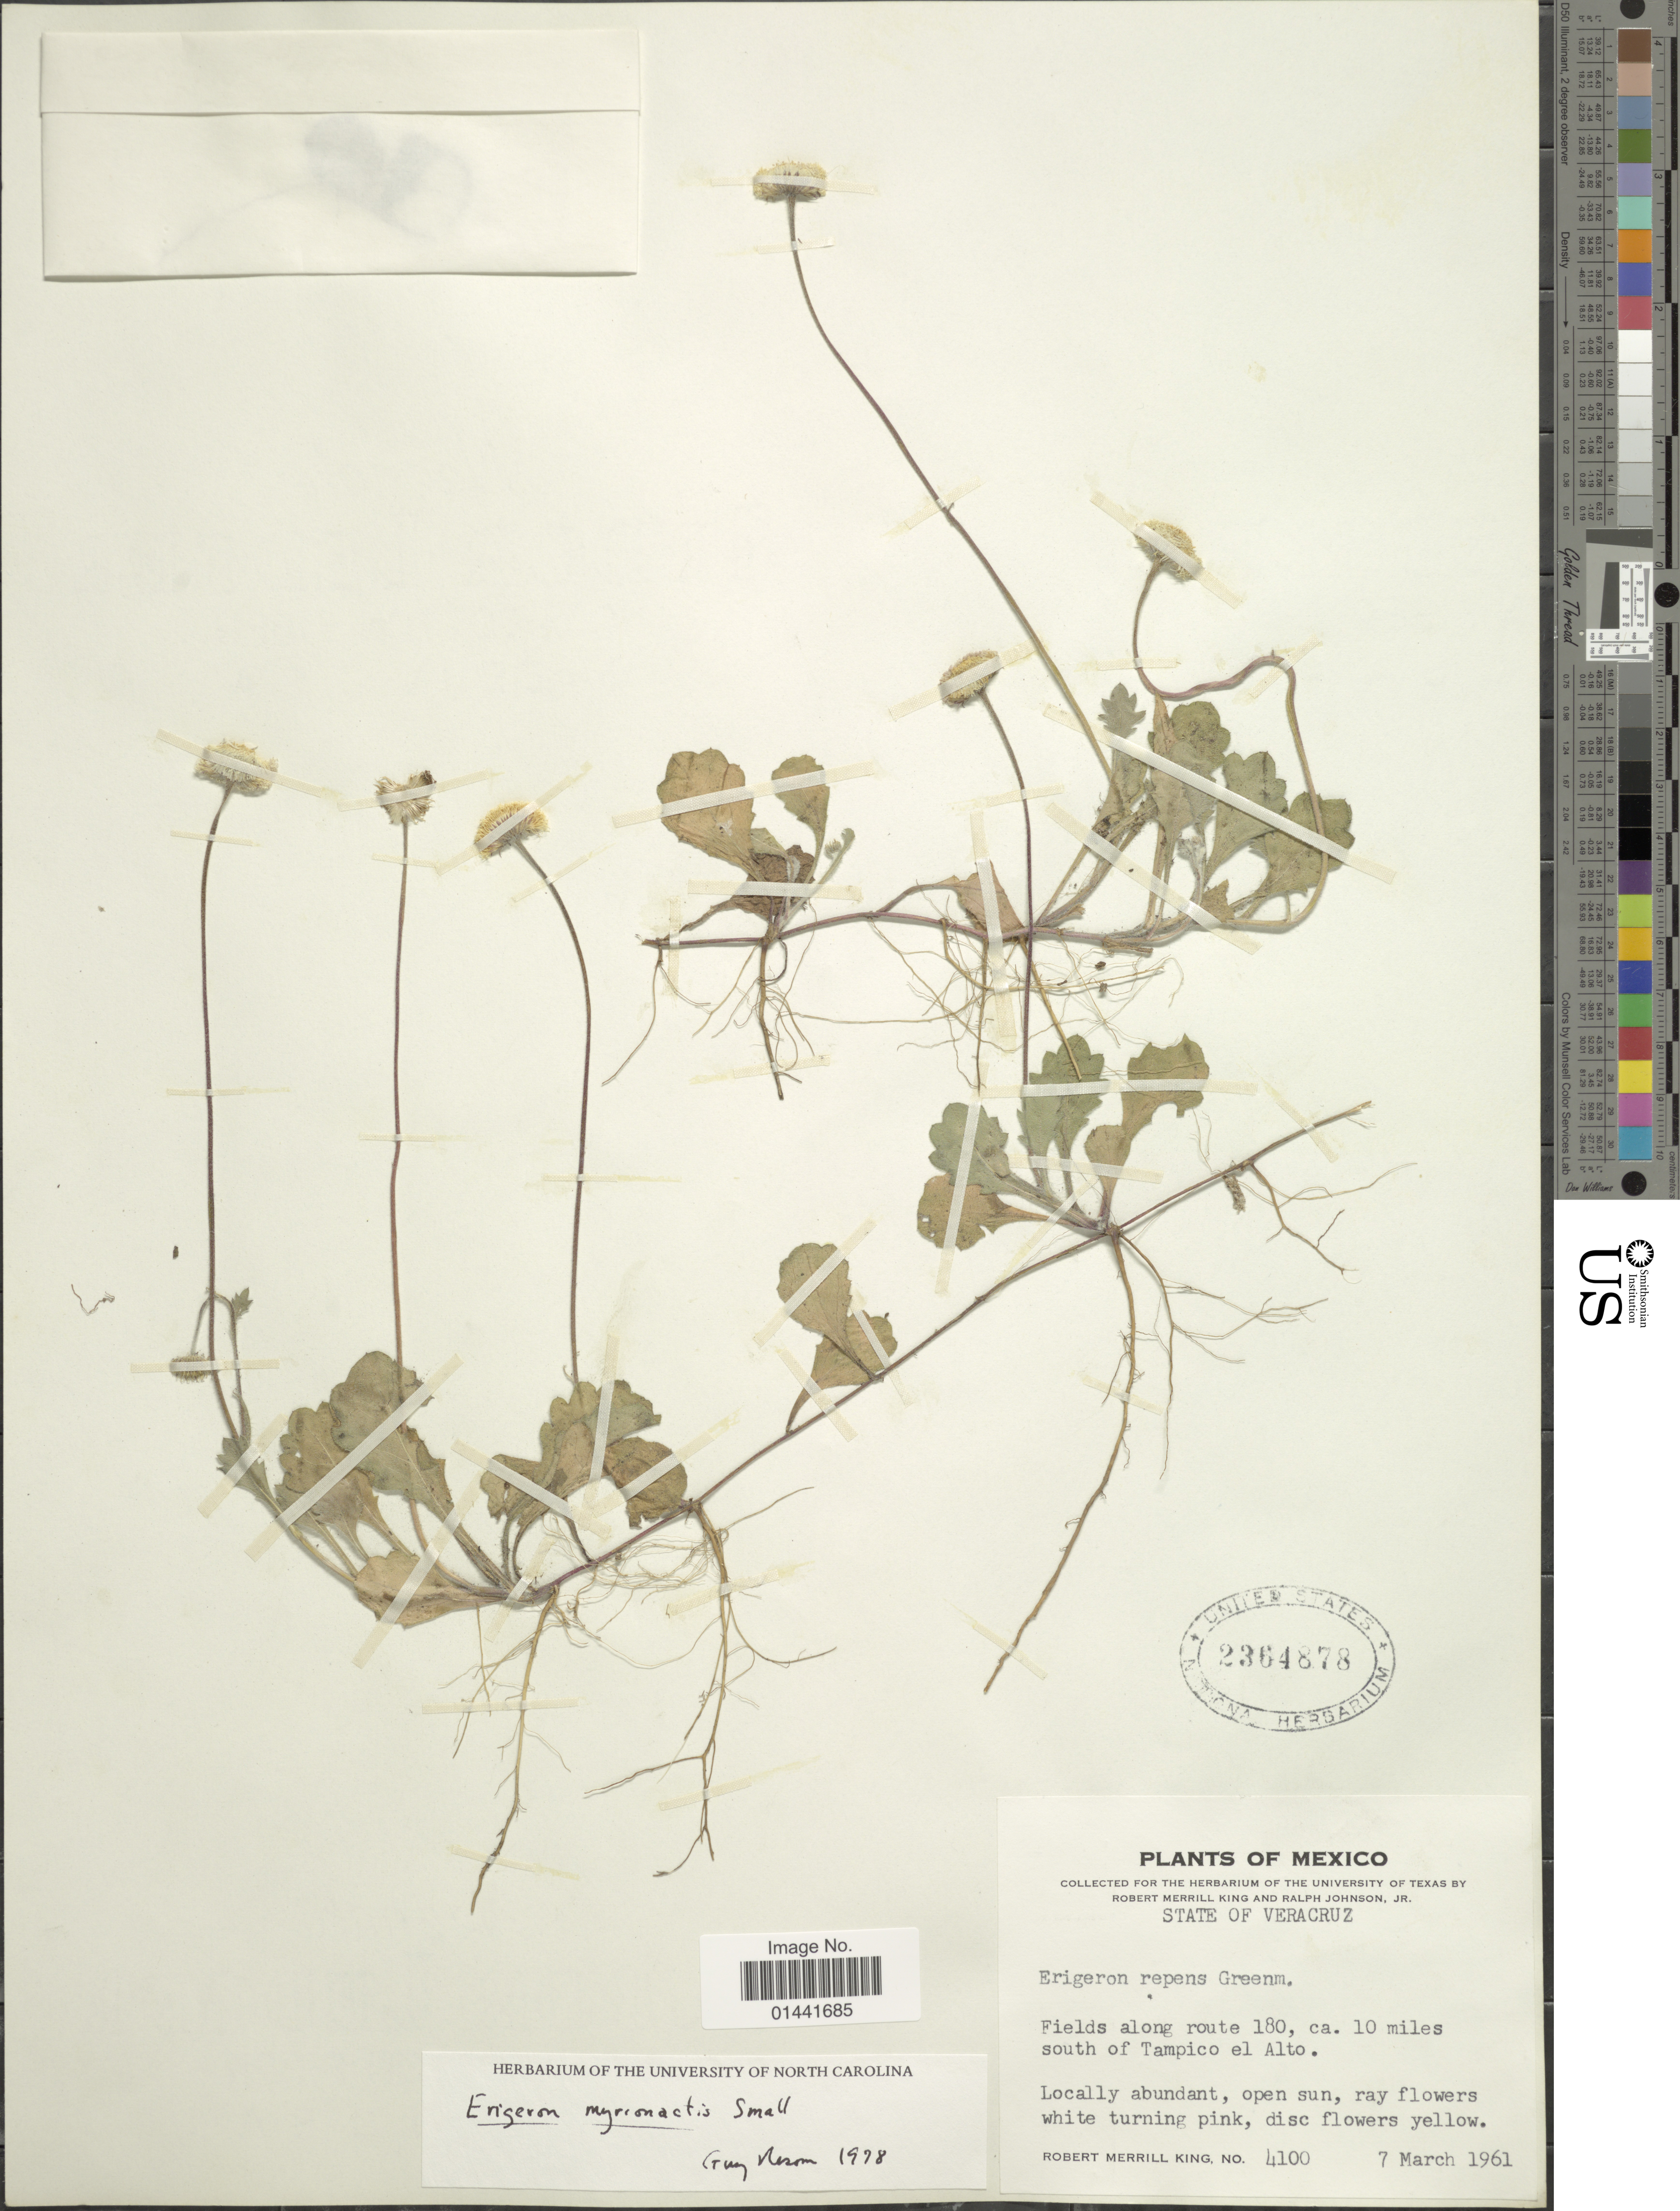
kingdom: Plantae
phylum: Tracheophyta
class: Magnoliopsida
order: Asterales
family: Asteraceae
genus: Erigeron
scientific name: Erigeron myrionactis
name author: Small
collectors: R. M. King & R. Johnson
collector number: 4100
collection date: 1961-03-07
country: Mexico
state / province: Veracruz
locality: Veracruz, fields along route 180, ca. 10 miles south of Tampico el Alto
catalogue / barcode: US 2364878